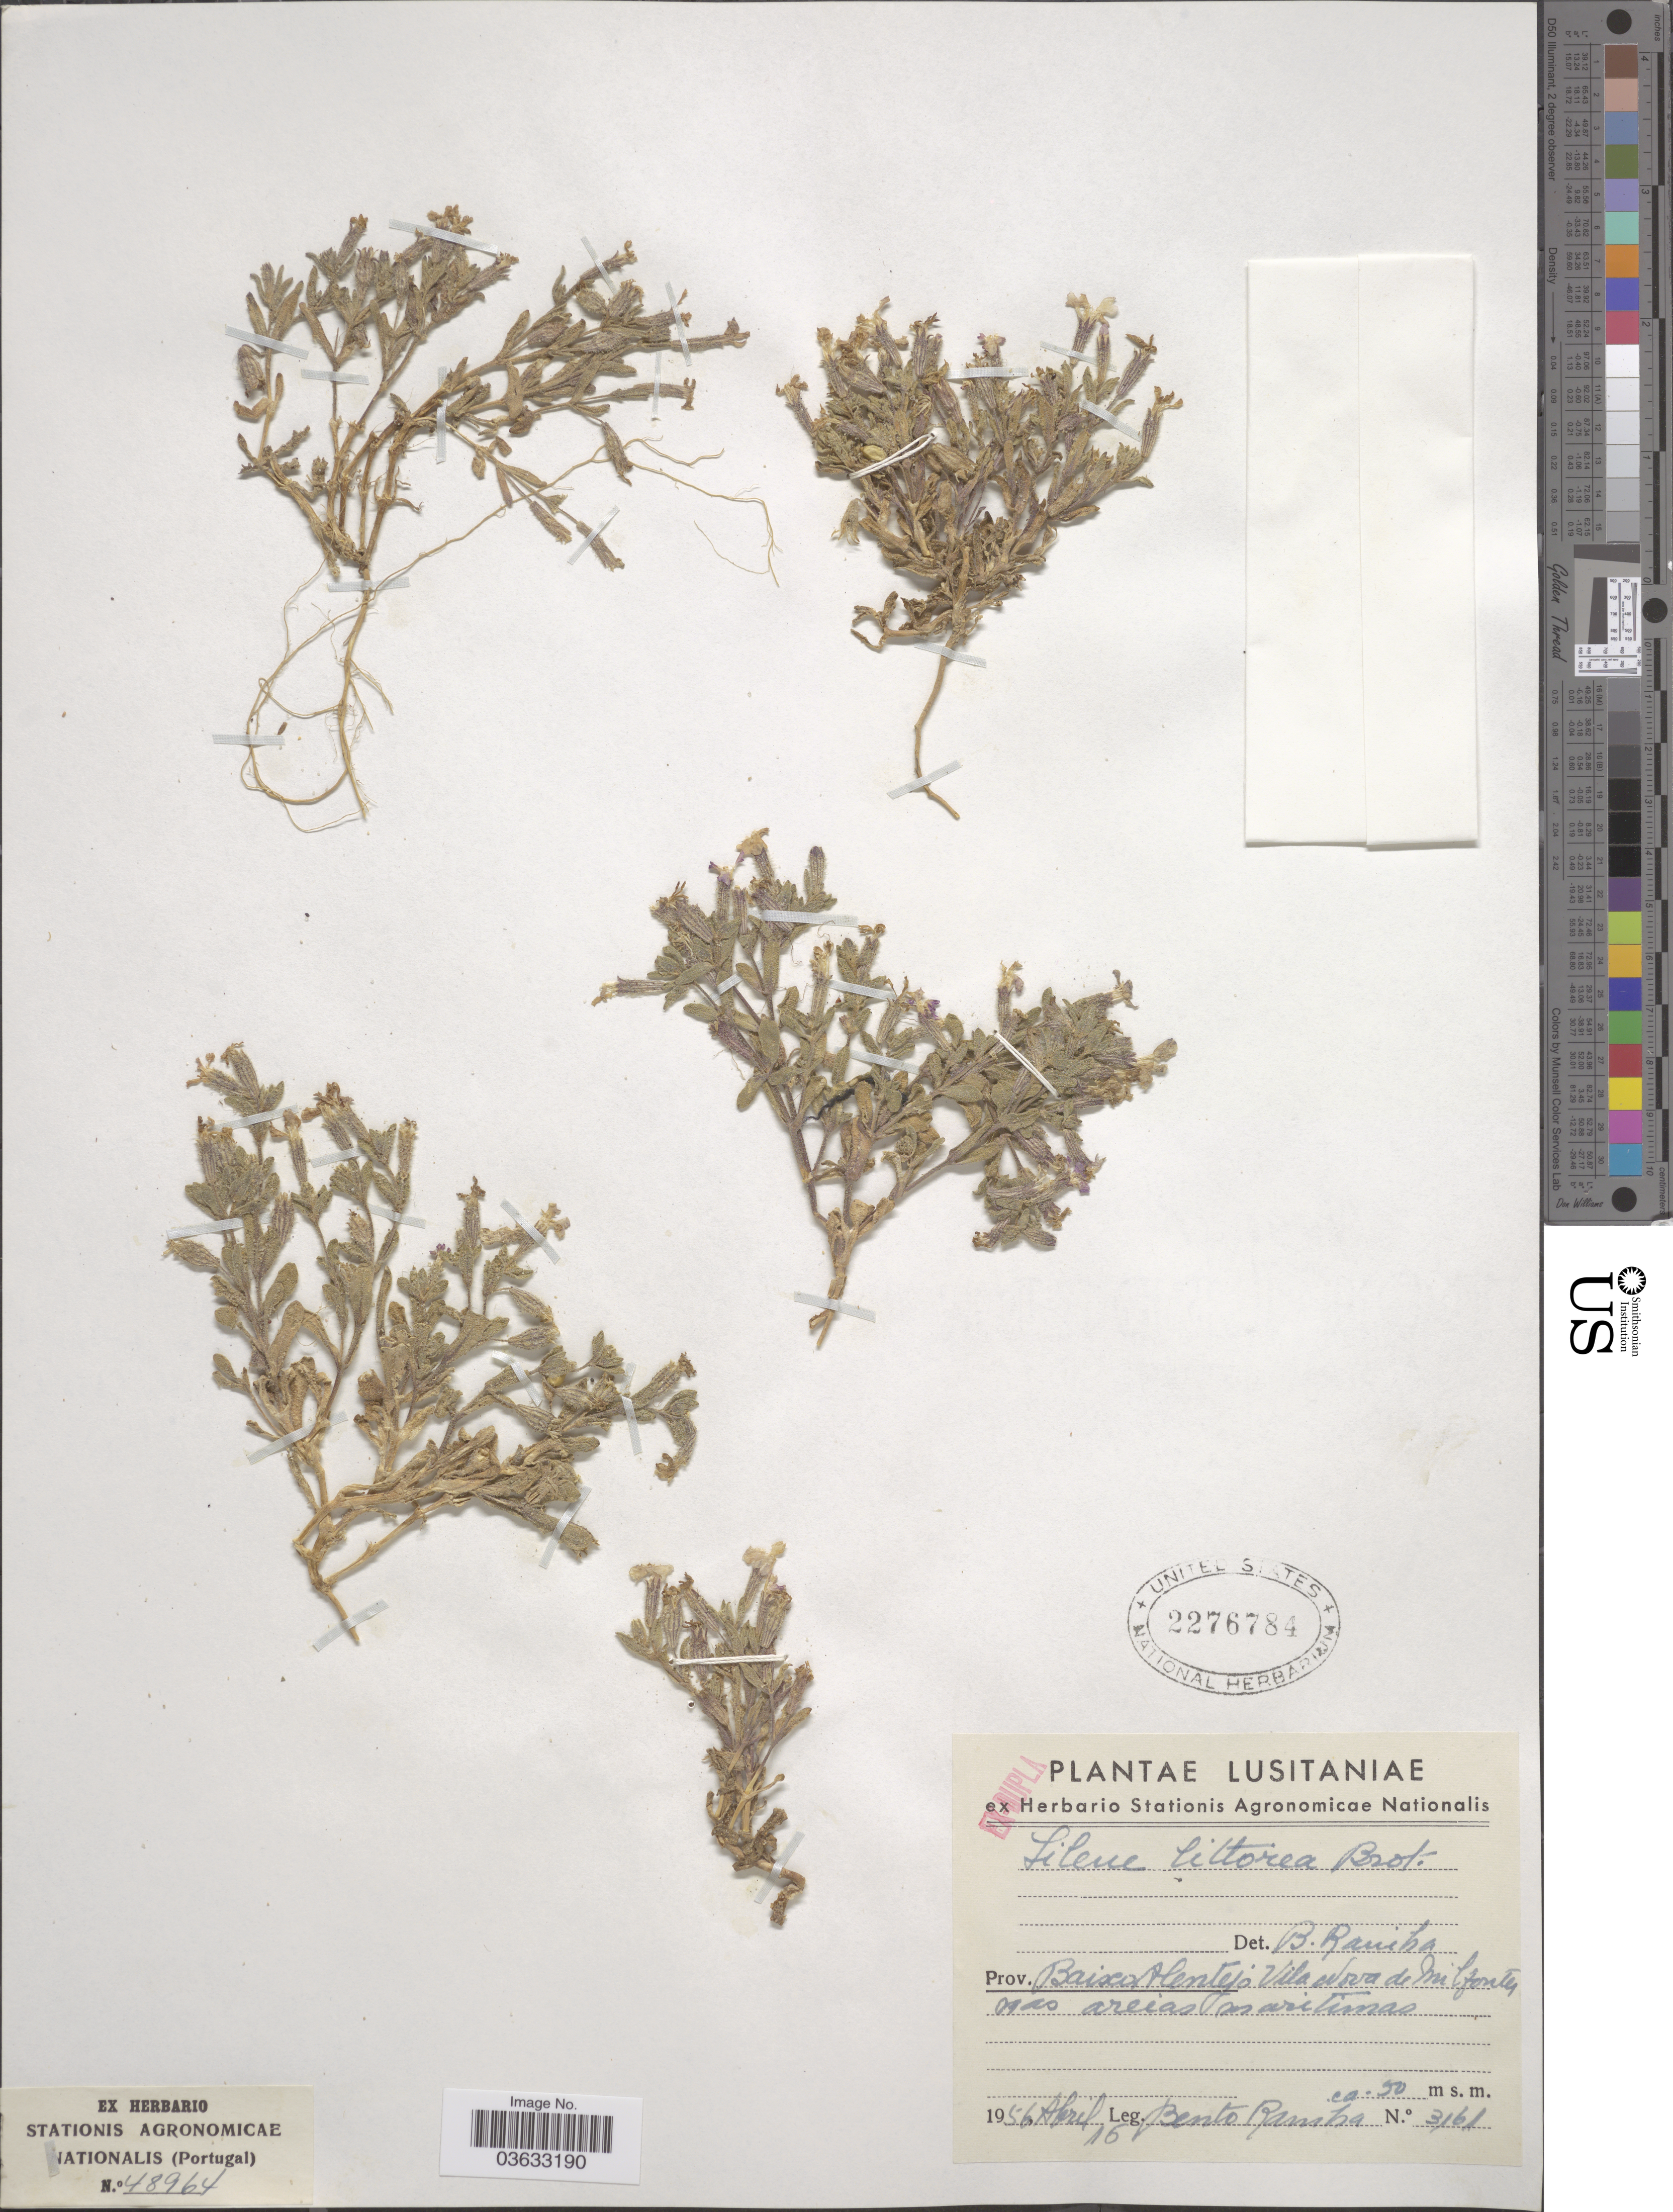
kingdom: Plantae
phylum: Tracheophyta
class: Magnoliopsida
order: Caryophyllales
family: Caryophyllaceae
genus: Silene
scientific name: Silene littorea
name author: Brot.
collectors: B. Rainha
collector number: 3161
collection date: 1956-04-16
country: Portugal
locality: Lusitaniae. Prov. Baixo Alentejo Vila wova de milfontes nos areias maritimas.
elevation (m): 50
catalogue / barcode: US 2276784